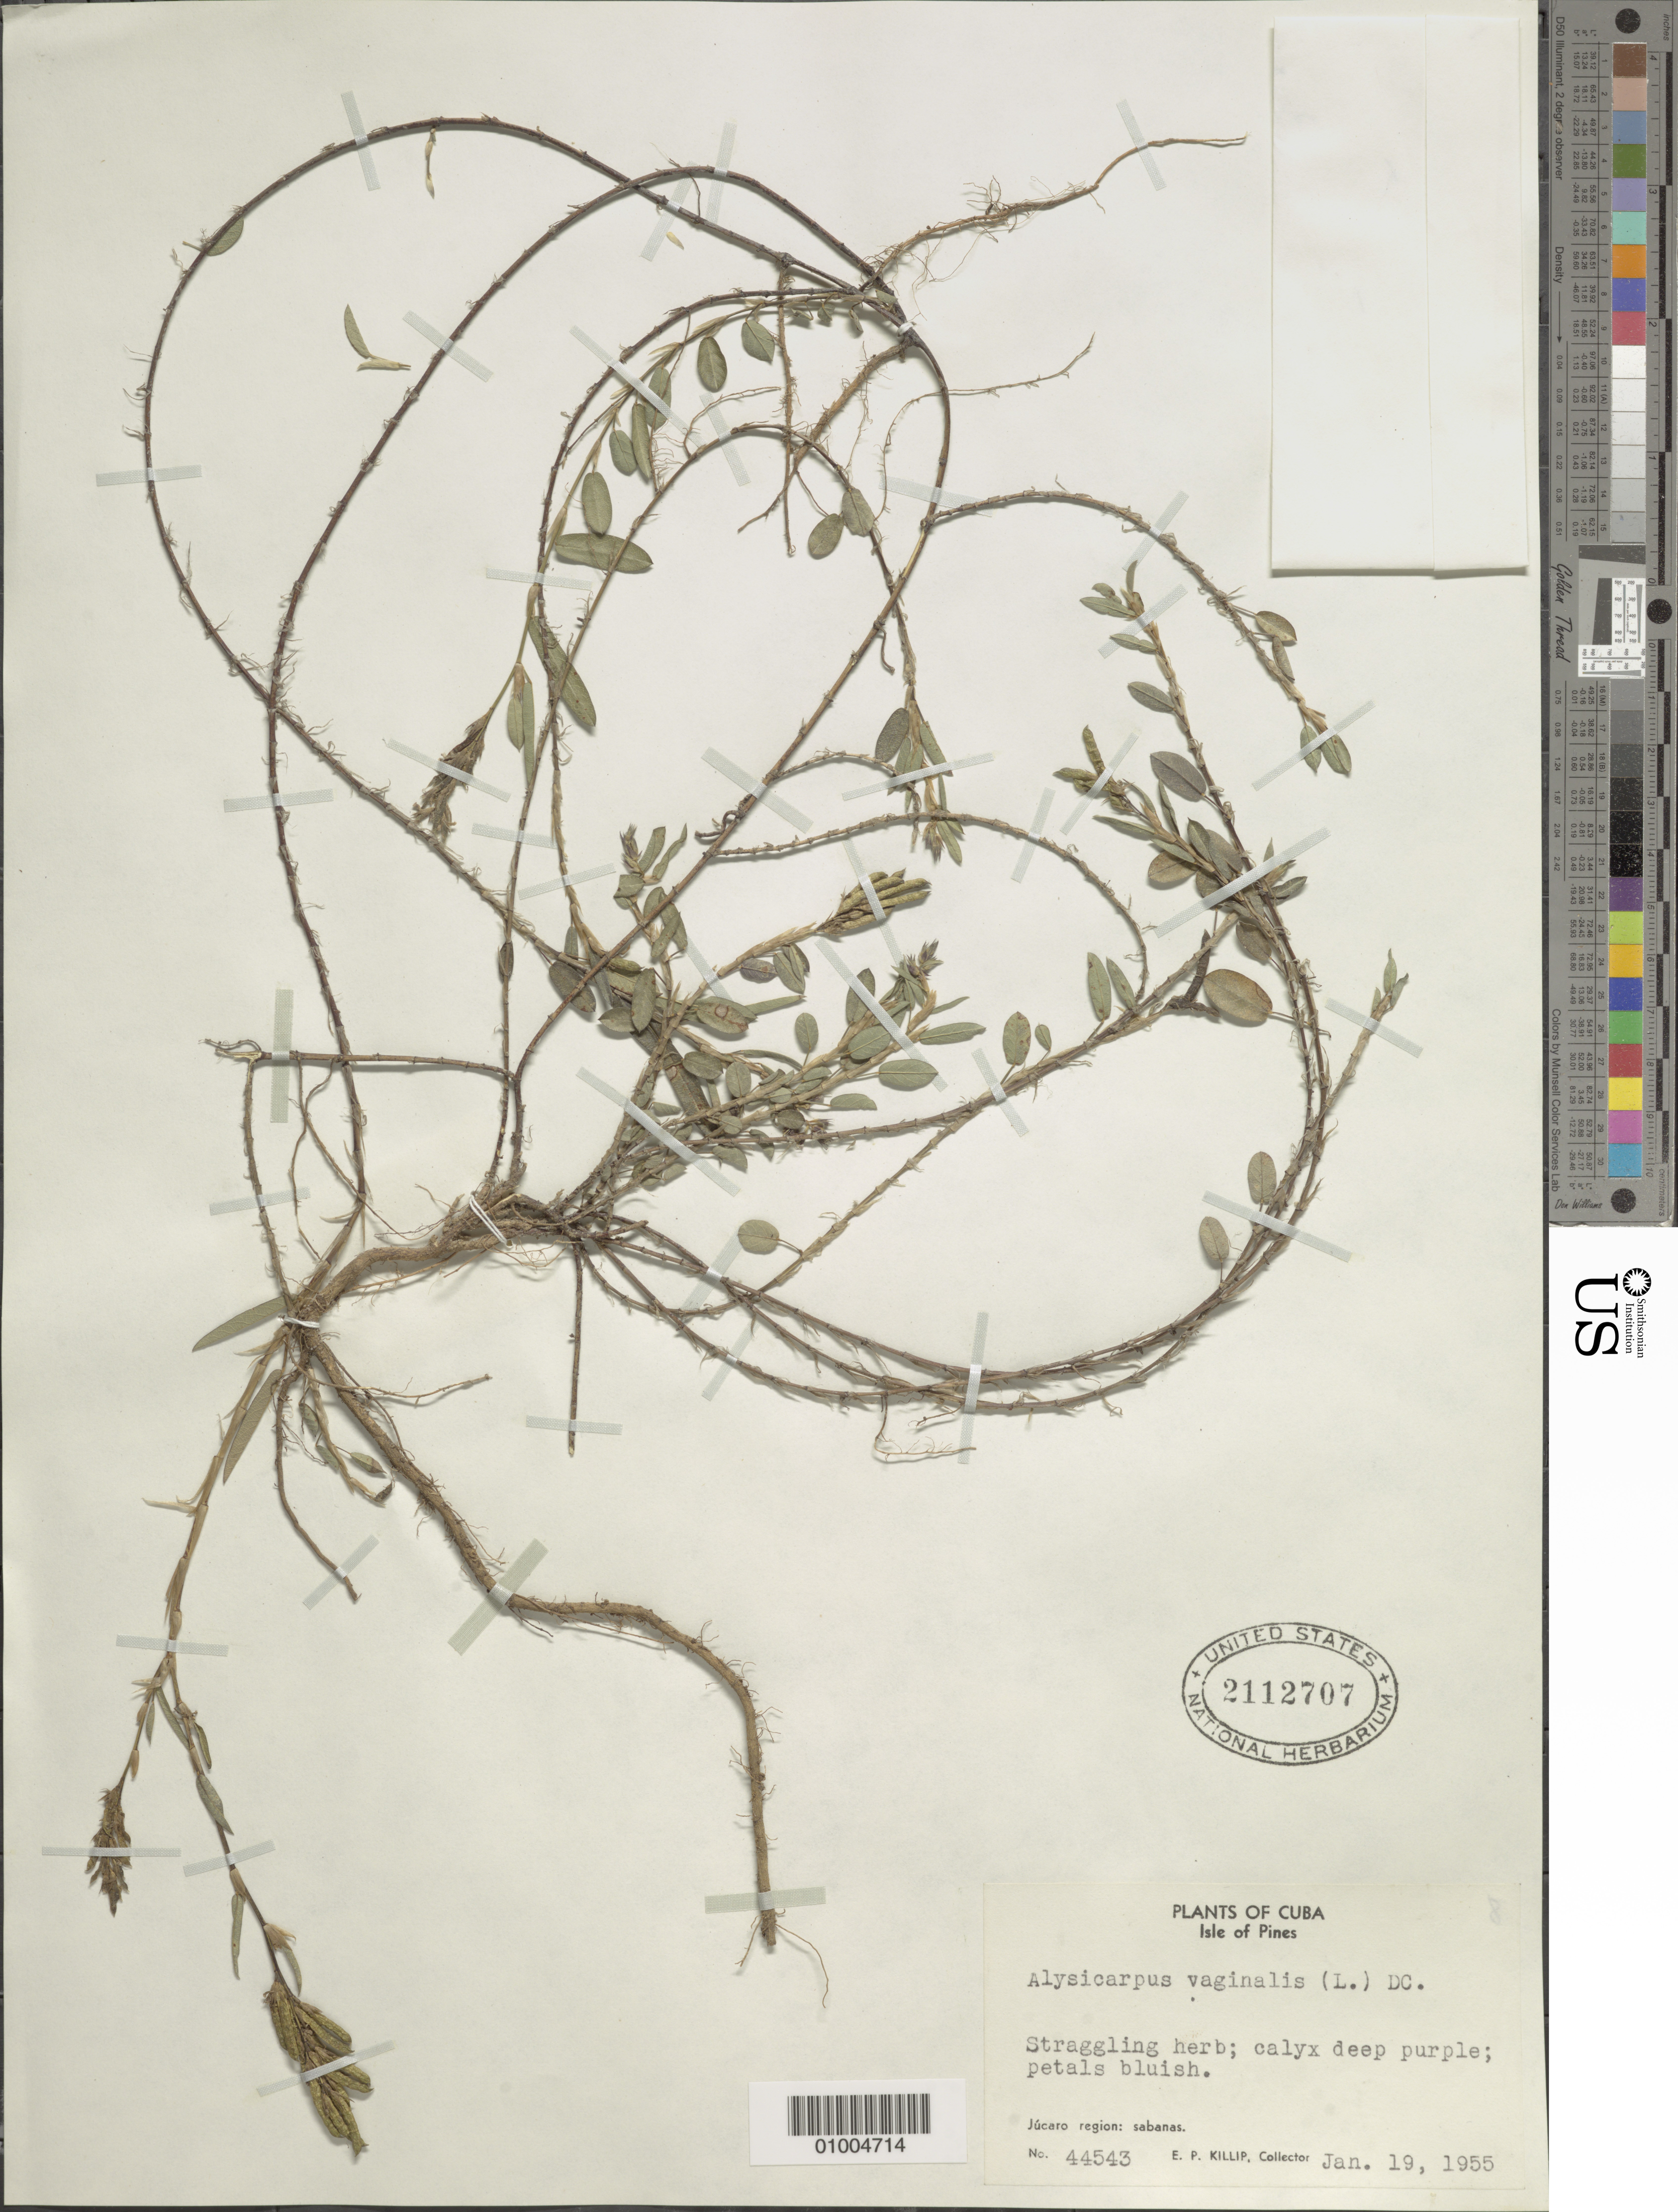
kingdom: Plantae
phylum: Tracheophyta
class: Magnoliopsida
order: Fabales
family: Fabaceae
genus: Alysicarpus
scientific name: Alysicarpus vaginalis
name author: (L.) DC.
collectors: E. P. Killip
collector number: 44543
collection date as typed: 19 Jan 1955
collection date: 1955-01-19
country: Cuba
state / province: Isla de la Juventud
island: Isla de la Juventud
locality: Isle of Pines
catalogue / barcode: US 2112707